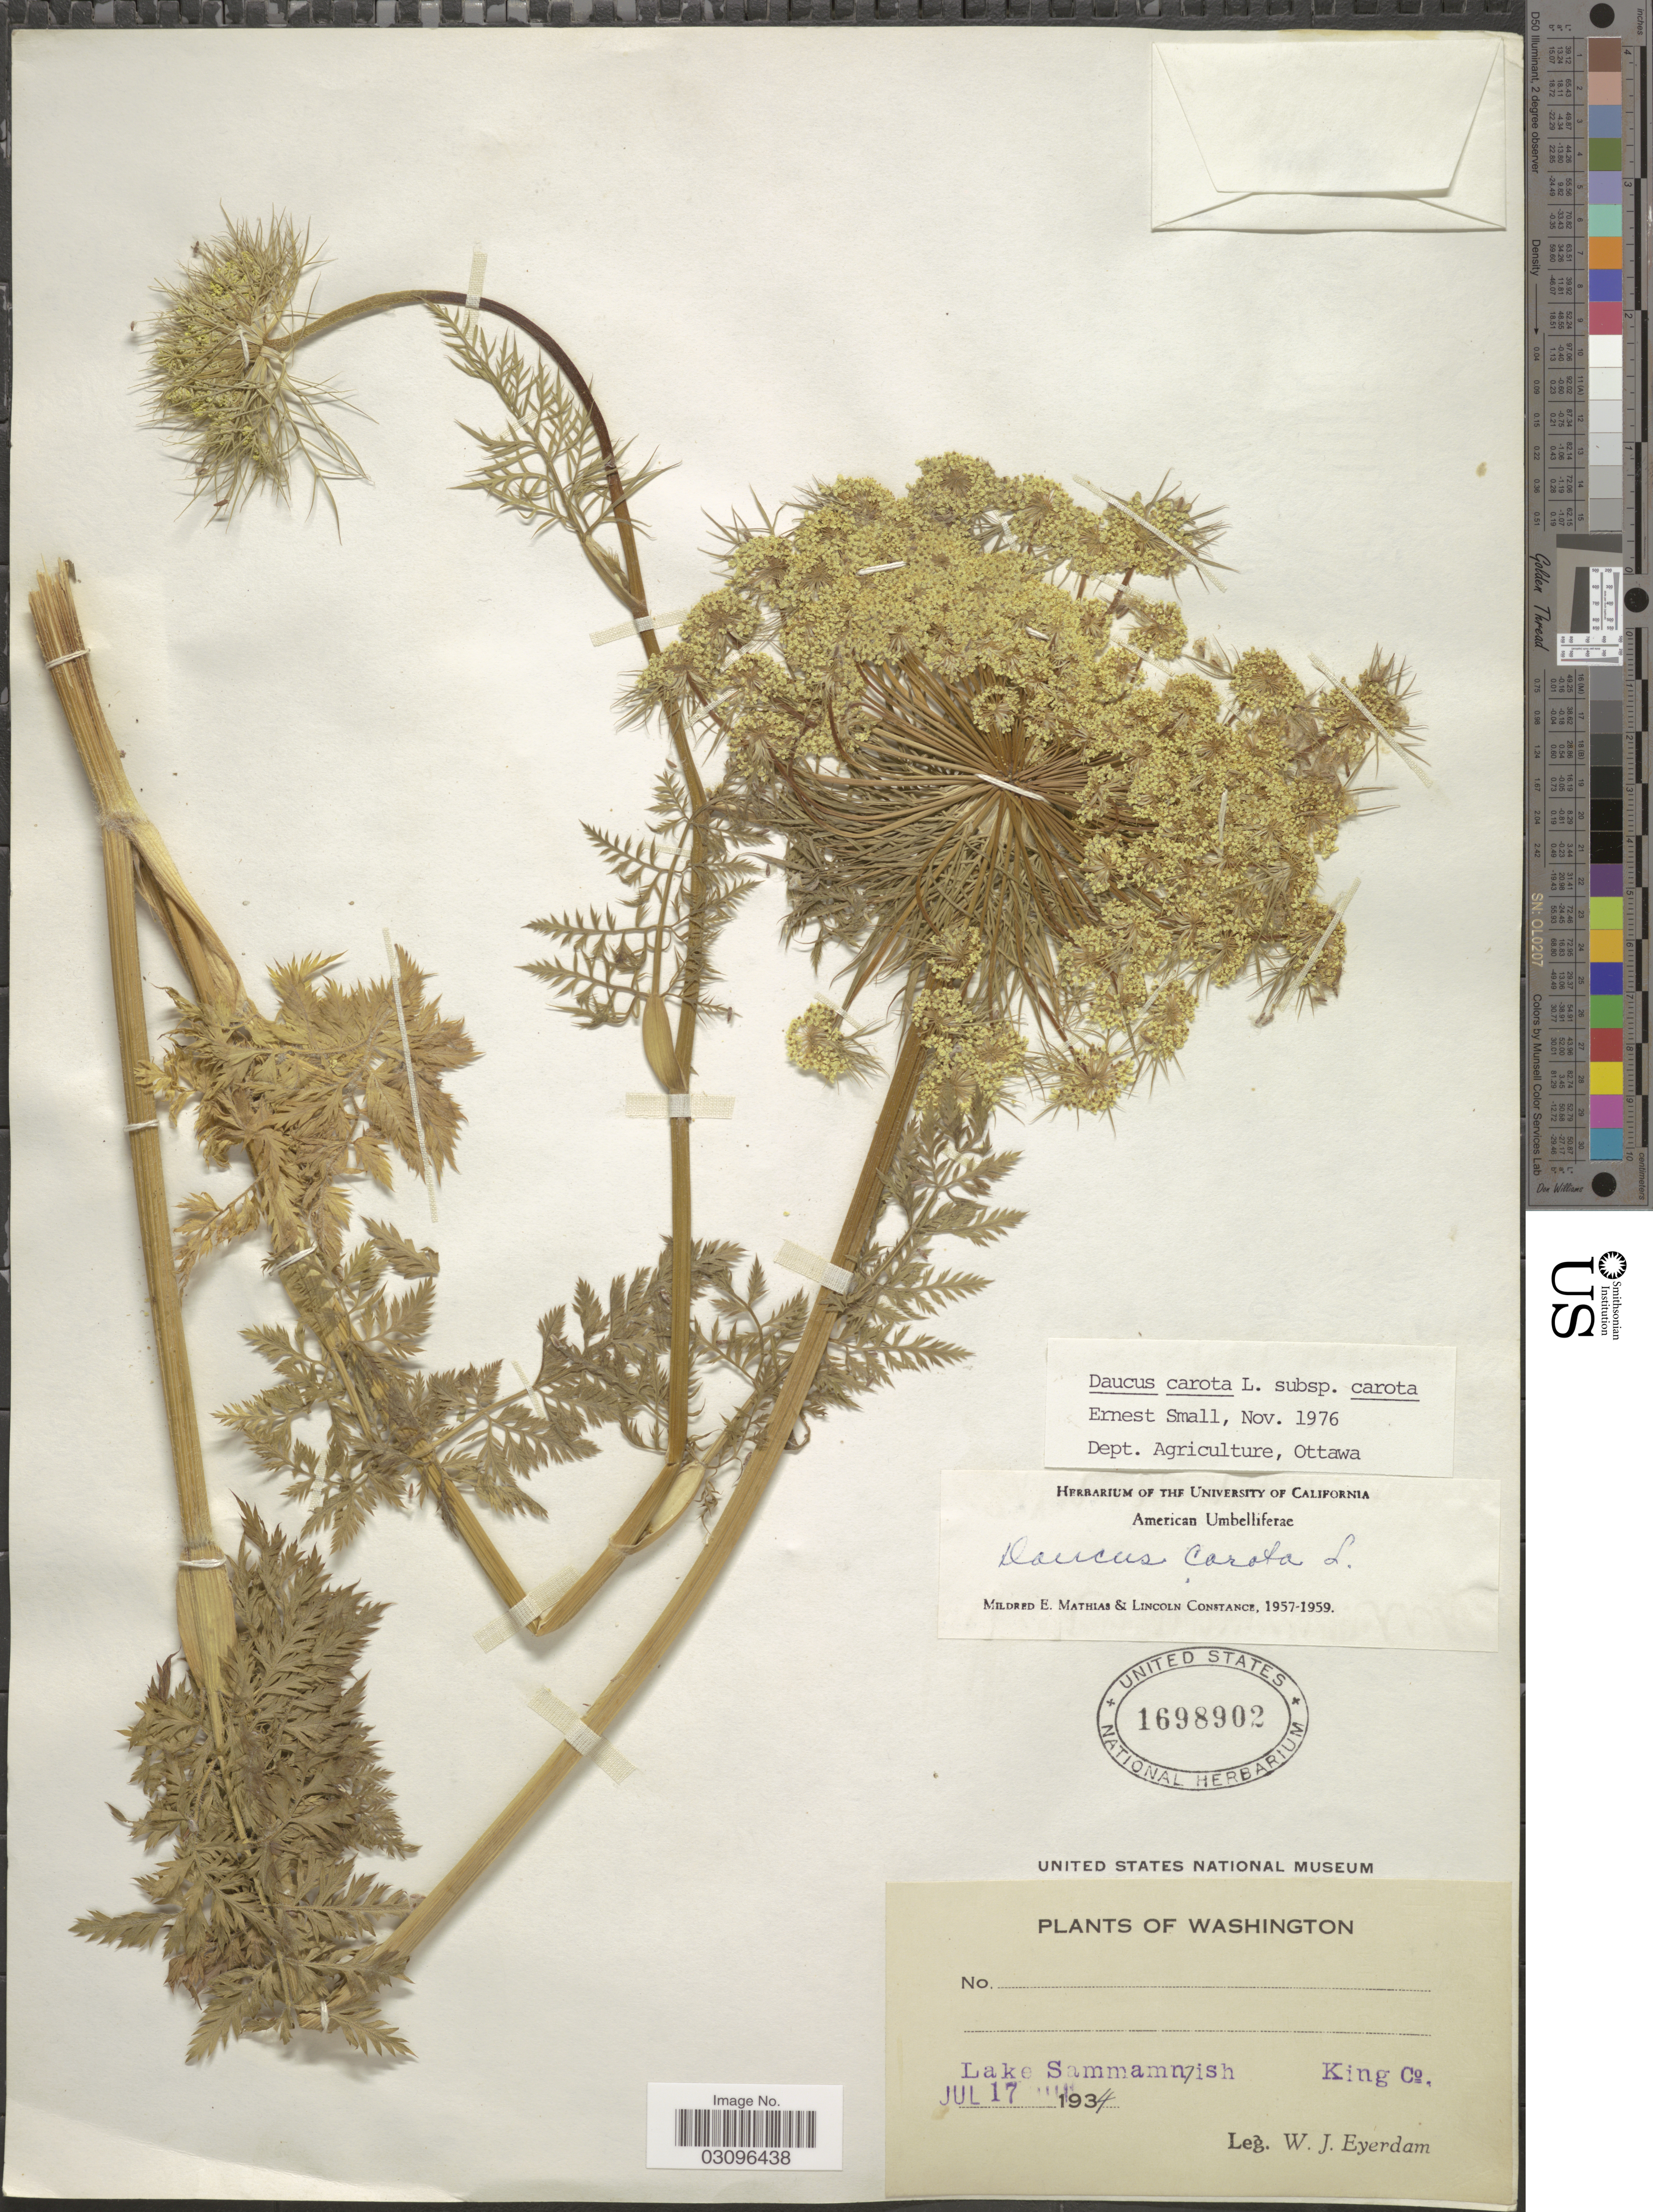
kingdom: Plantae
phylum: Tracheophyta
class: Magnoliopsida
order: Apiales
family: Apiaceae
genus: Daucus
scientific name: Daucus carota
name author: L.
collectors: W. J. Eyerdam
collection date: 1934-07-17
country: United States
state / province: Washington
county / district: King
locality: Lake Sammammish. King Co.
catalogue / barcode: US 1698902